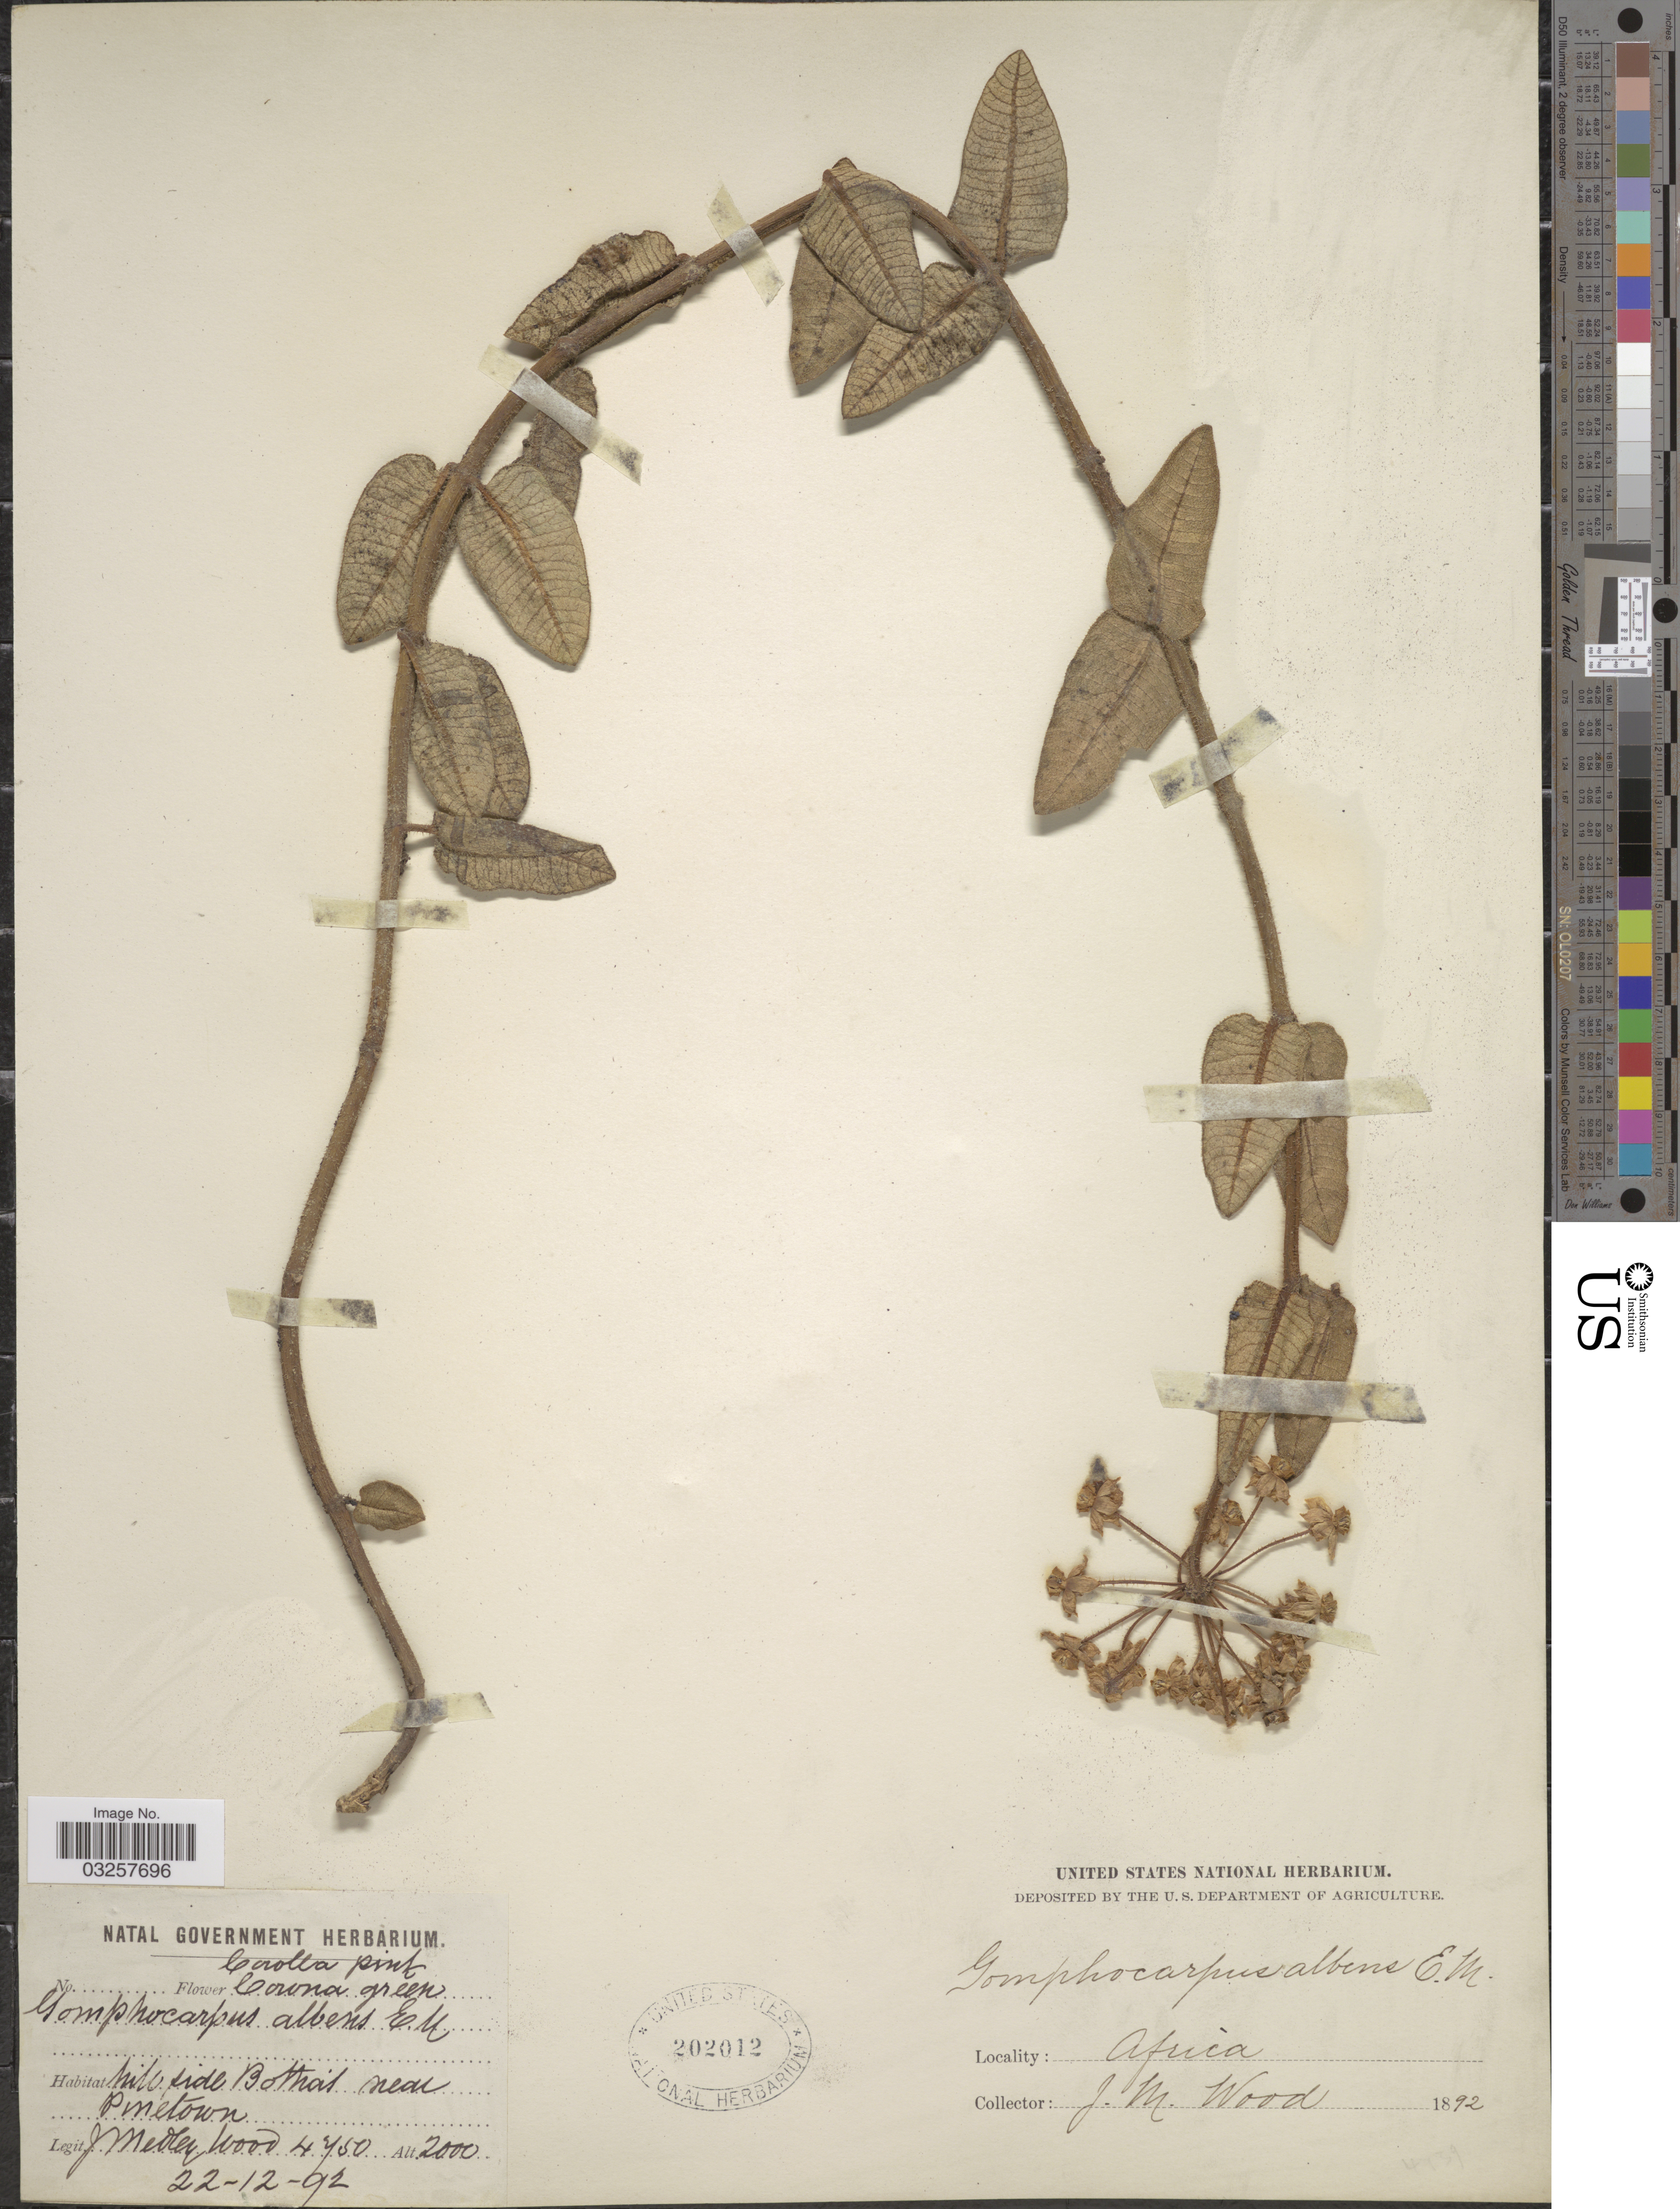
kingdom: Plantae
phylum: Tracheophyta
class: Magnoliopsida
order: Gentianales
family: Apocynaceae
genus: Asclepias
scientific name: Asclepias albens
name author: (E. Mey.) Schltr.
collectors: J. M. Wood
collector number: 4750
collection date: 1892-12-22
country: South Africa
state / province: KwaZulu-Natal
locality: Hill side Bothas near Pinetown.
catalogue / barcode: US 202012